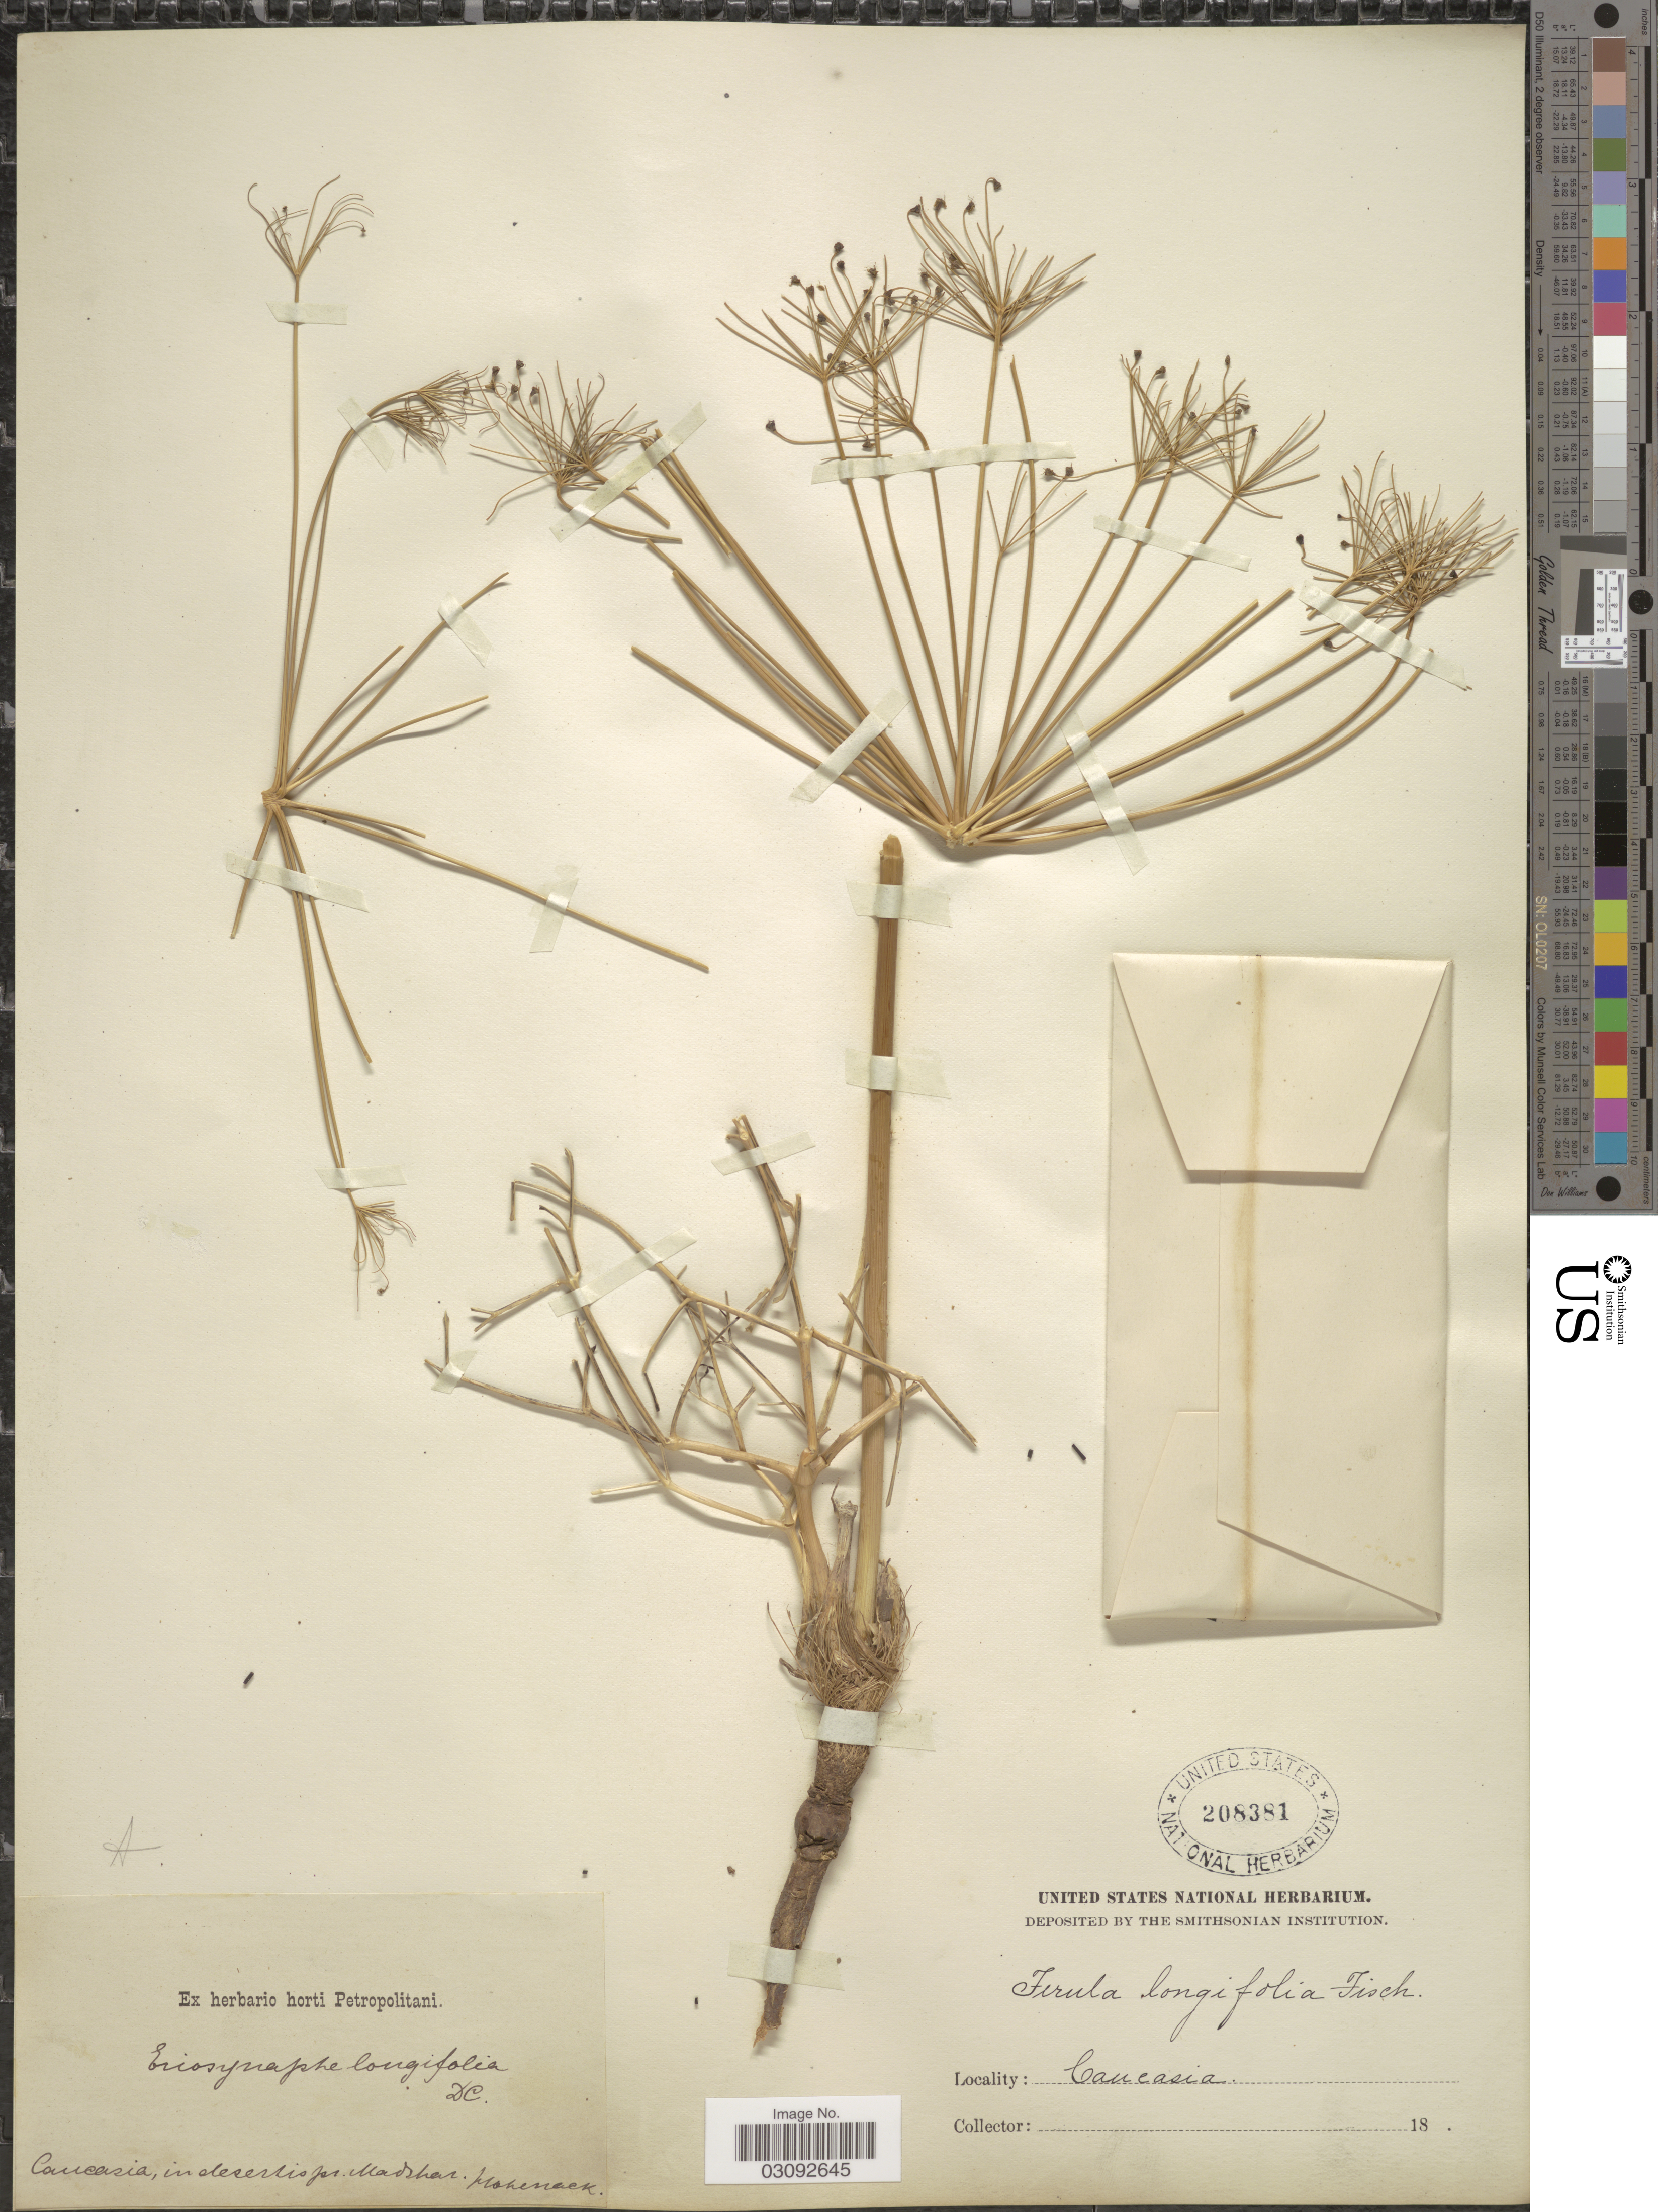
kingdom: Plantae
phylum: Tracheophyta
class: Magnoliopsida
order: Apiales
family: Apiaceae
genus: Ferula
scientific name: Ferula longifolia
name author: Fisch. ex Spreng.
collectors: Hohenack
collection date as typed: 18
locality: Caucasia, in desertis pr. Madshar.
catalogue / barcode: US 208381